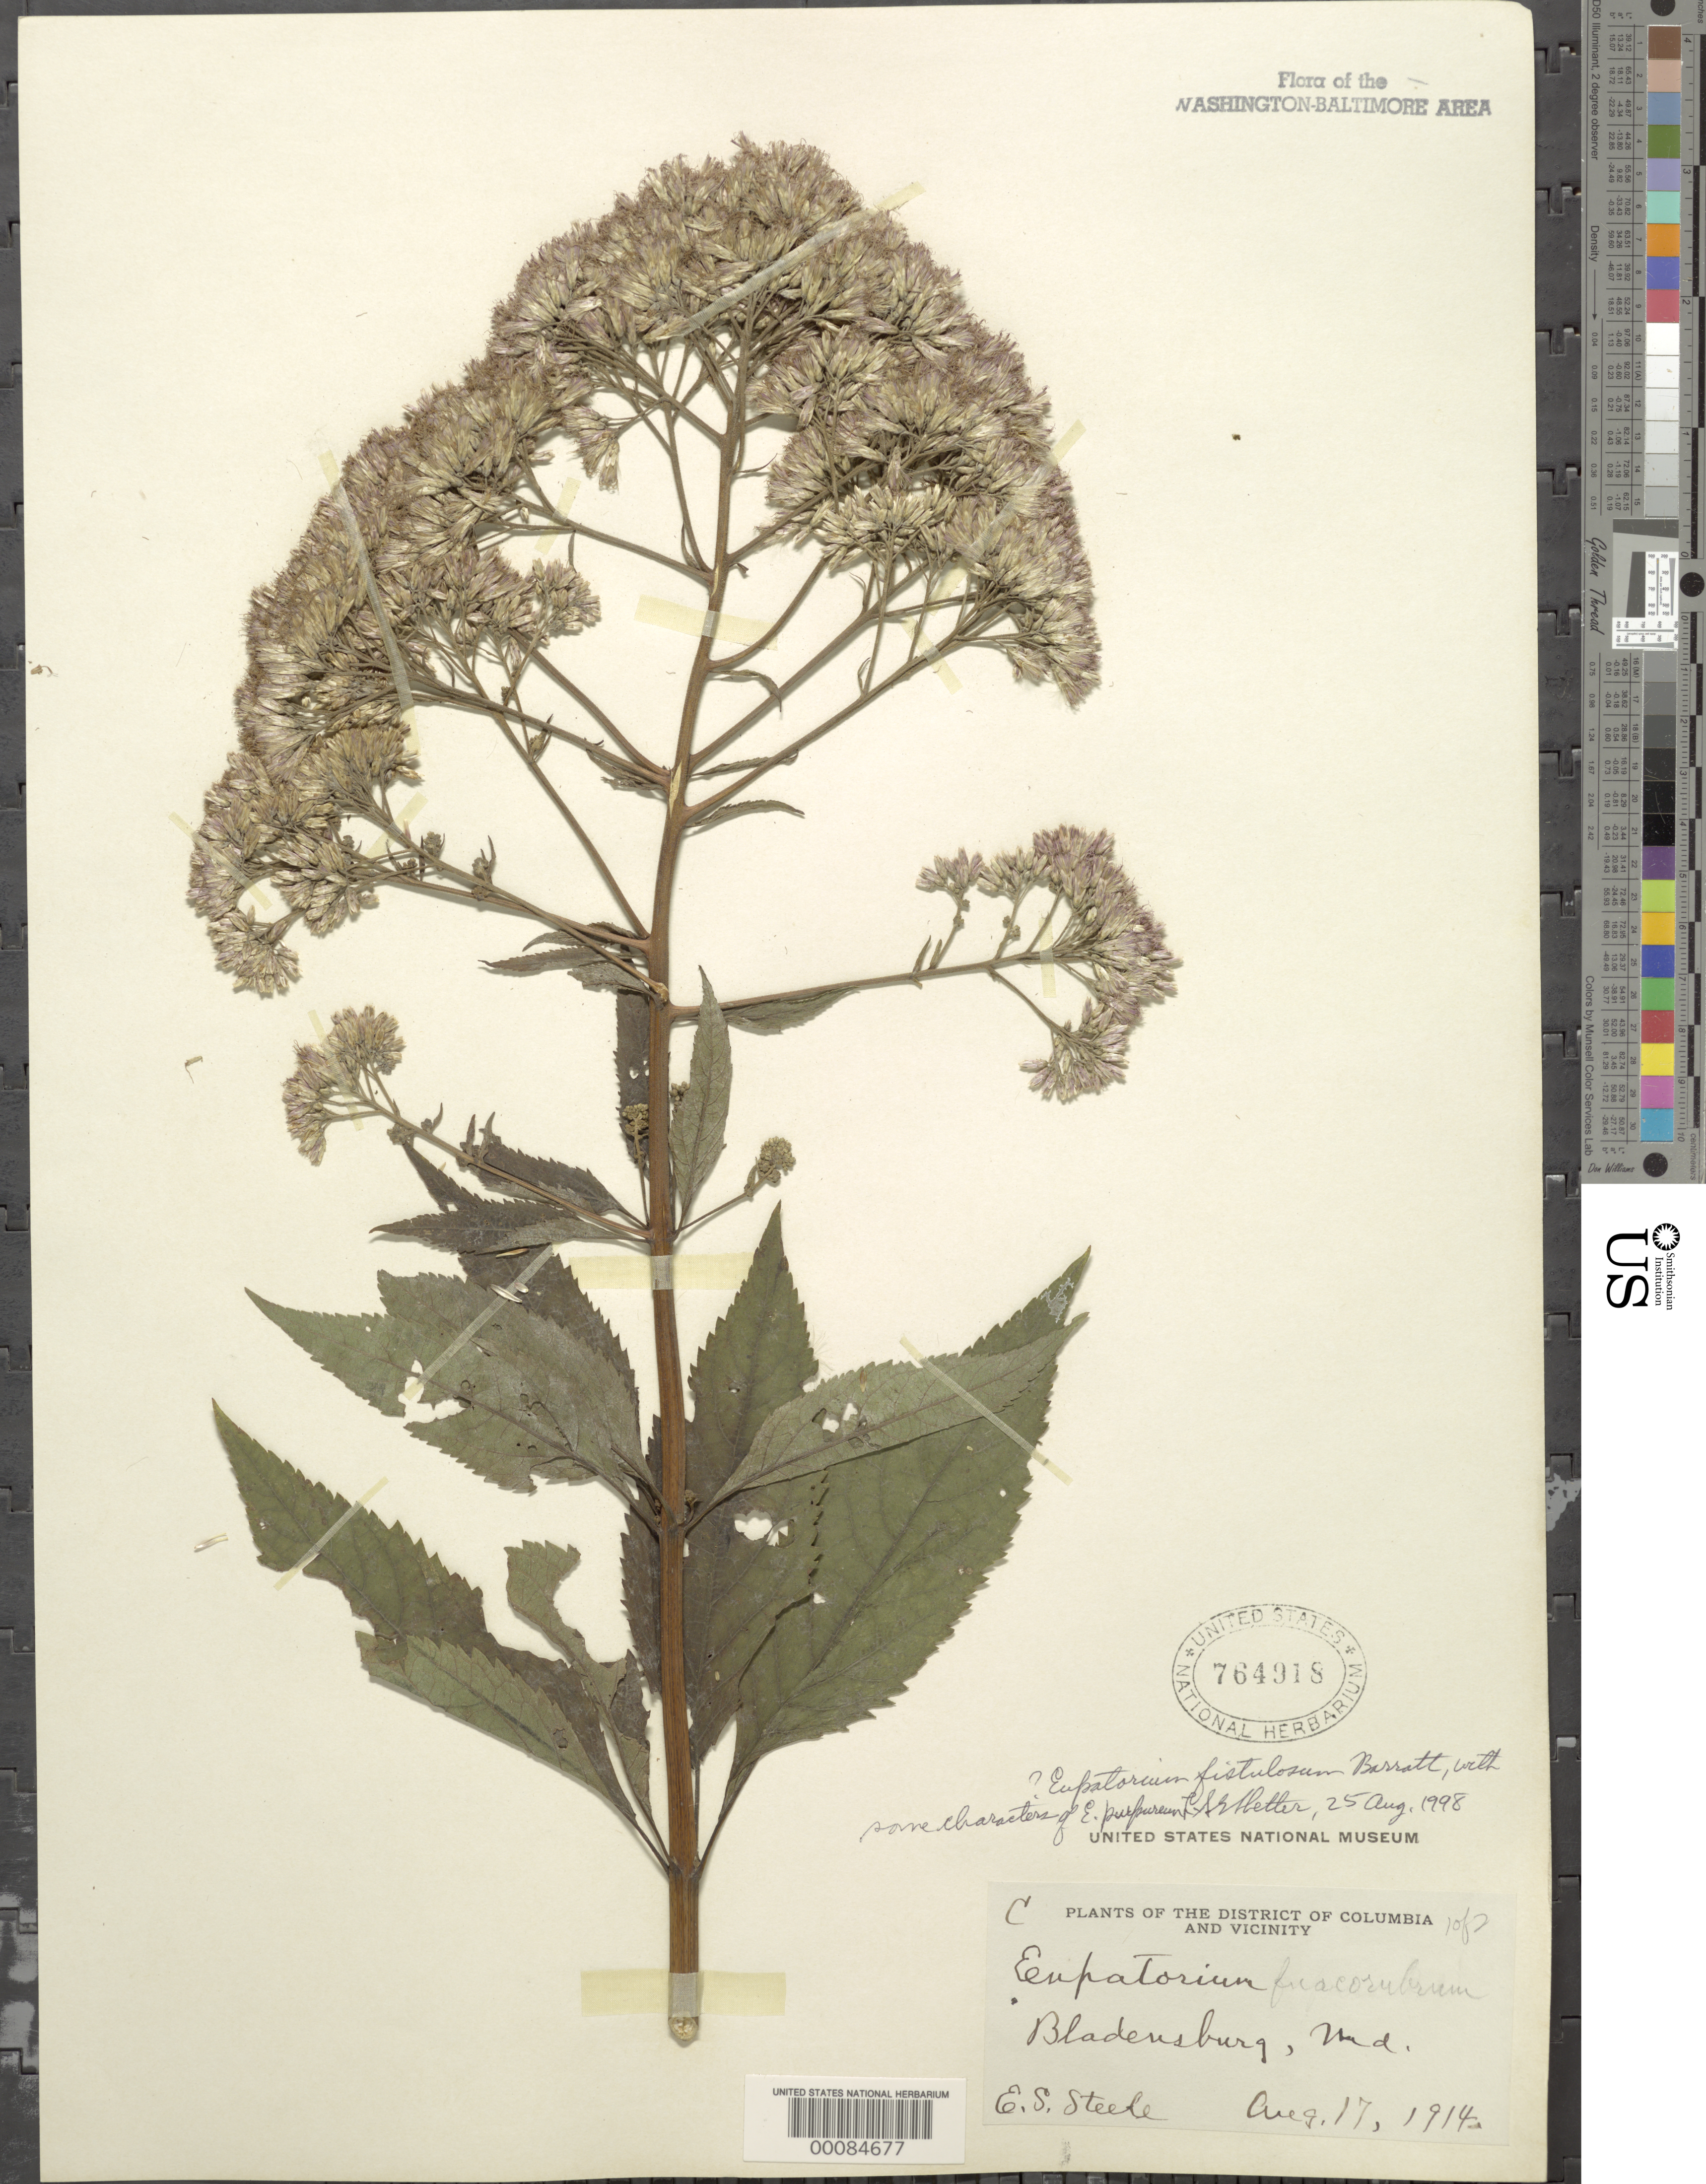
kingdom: Plantae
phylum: Tracheophyta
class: Magnoliopsida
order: Asterales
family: Asteraceae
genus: Eupatorium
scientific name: Eupatorium fistulosum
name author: Barratt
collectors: E. Steele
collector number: C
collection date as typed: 17 Aug 1914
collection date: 1914-08-17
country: United States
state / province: Maryland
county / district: Prince George's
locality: Bladensburg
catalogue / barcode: US 764918